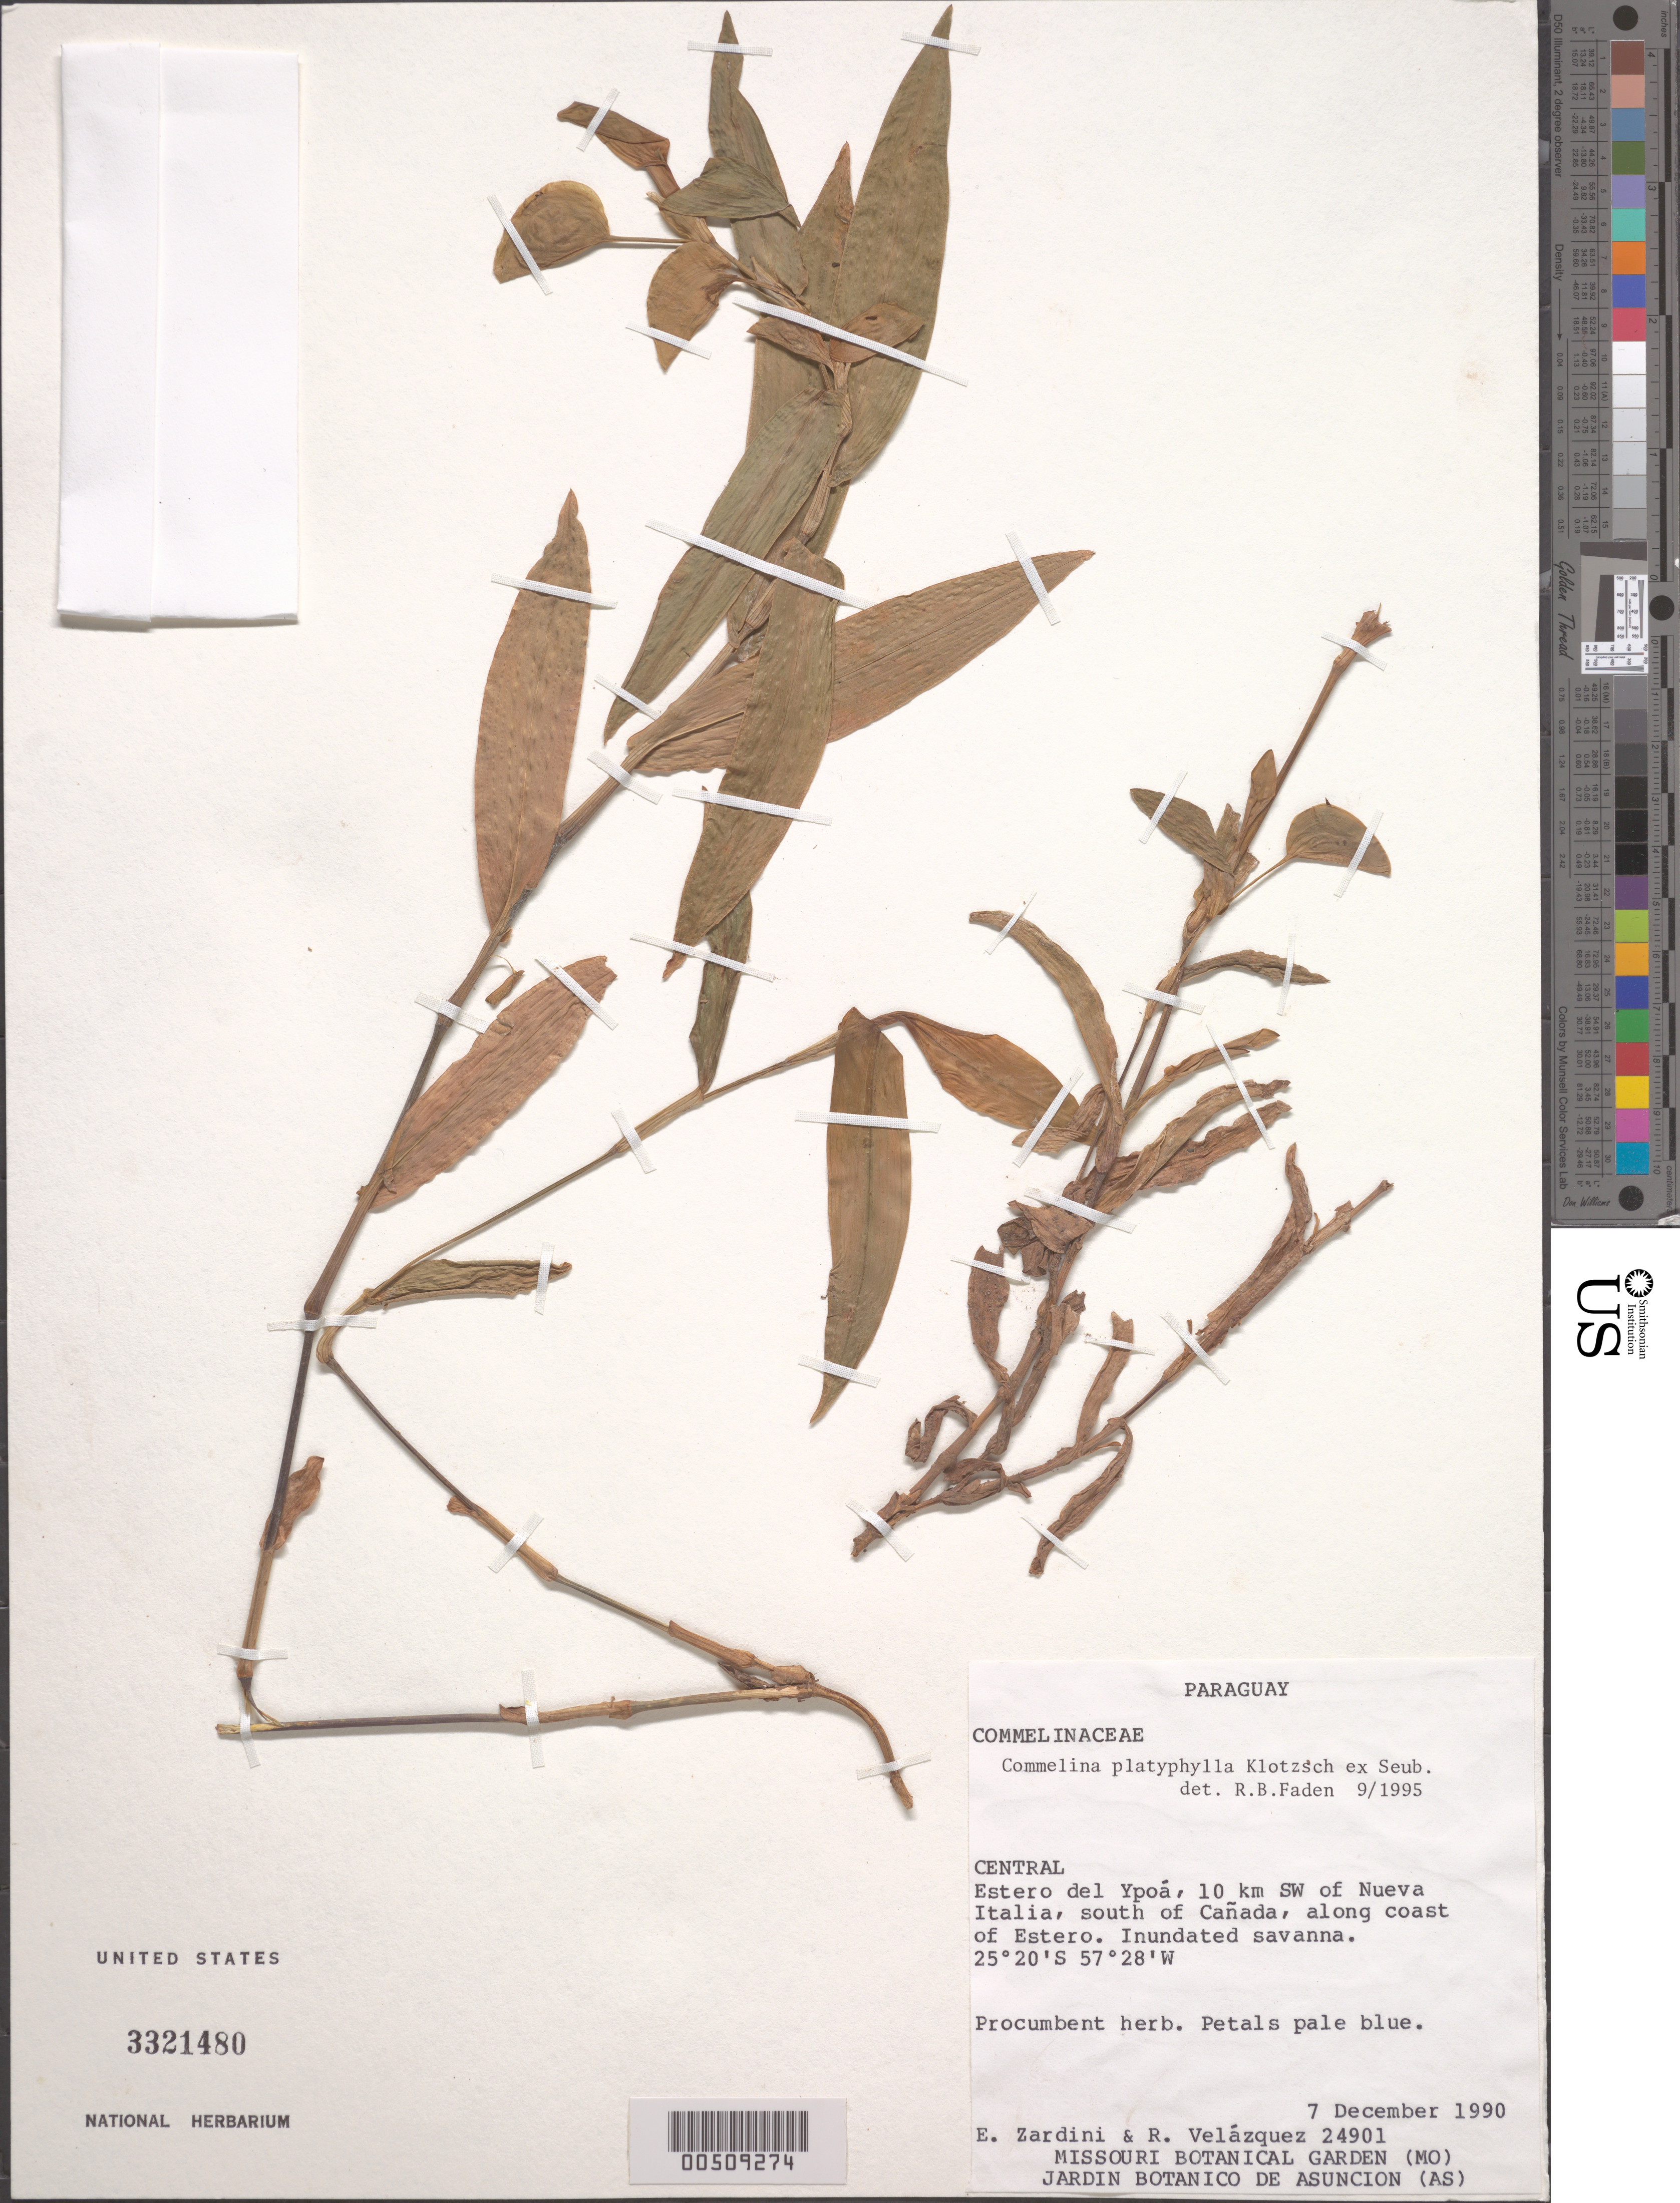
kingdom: Plantae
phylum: Tracheophyta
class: Liliopsida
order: Commelinales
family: Commelinaceae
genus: Commelina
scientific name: Commelina platyphylla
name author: Klotzsch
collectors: E. M. Zardini & R. Velasquez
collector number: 24901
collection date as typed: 07 Dec 1990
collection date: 1990-12-07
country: Paraguay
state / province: Central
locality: Ypoa, sw of nueva italia, s of canada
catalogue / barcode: US 3321480